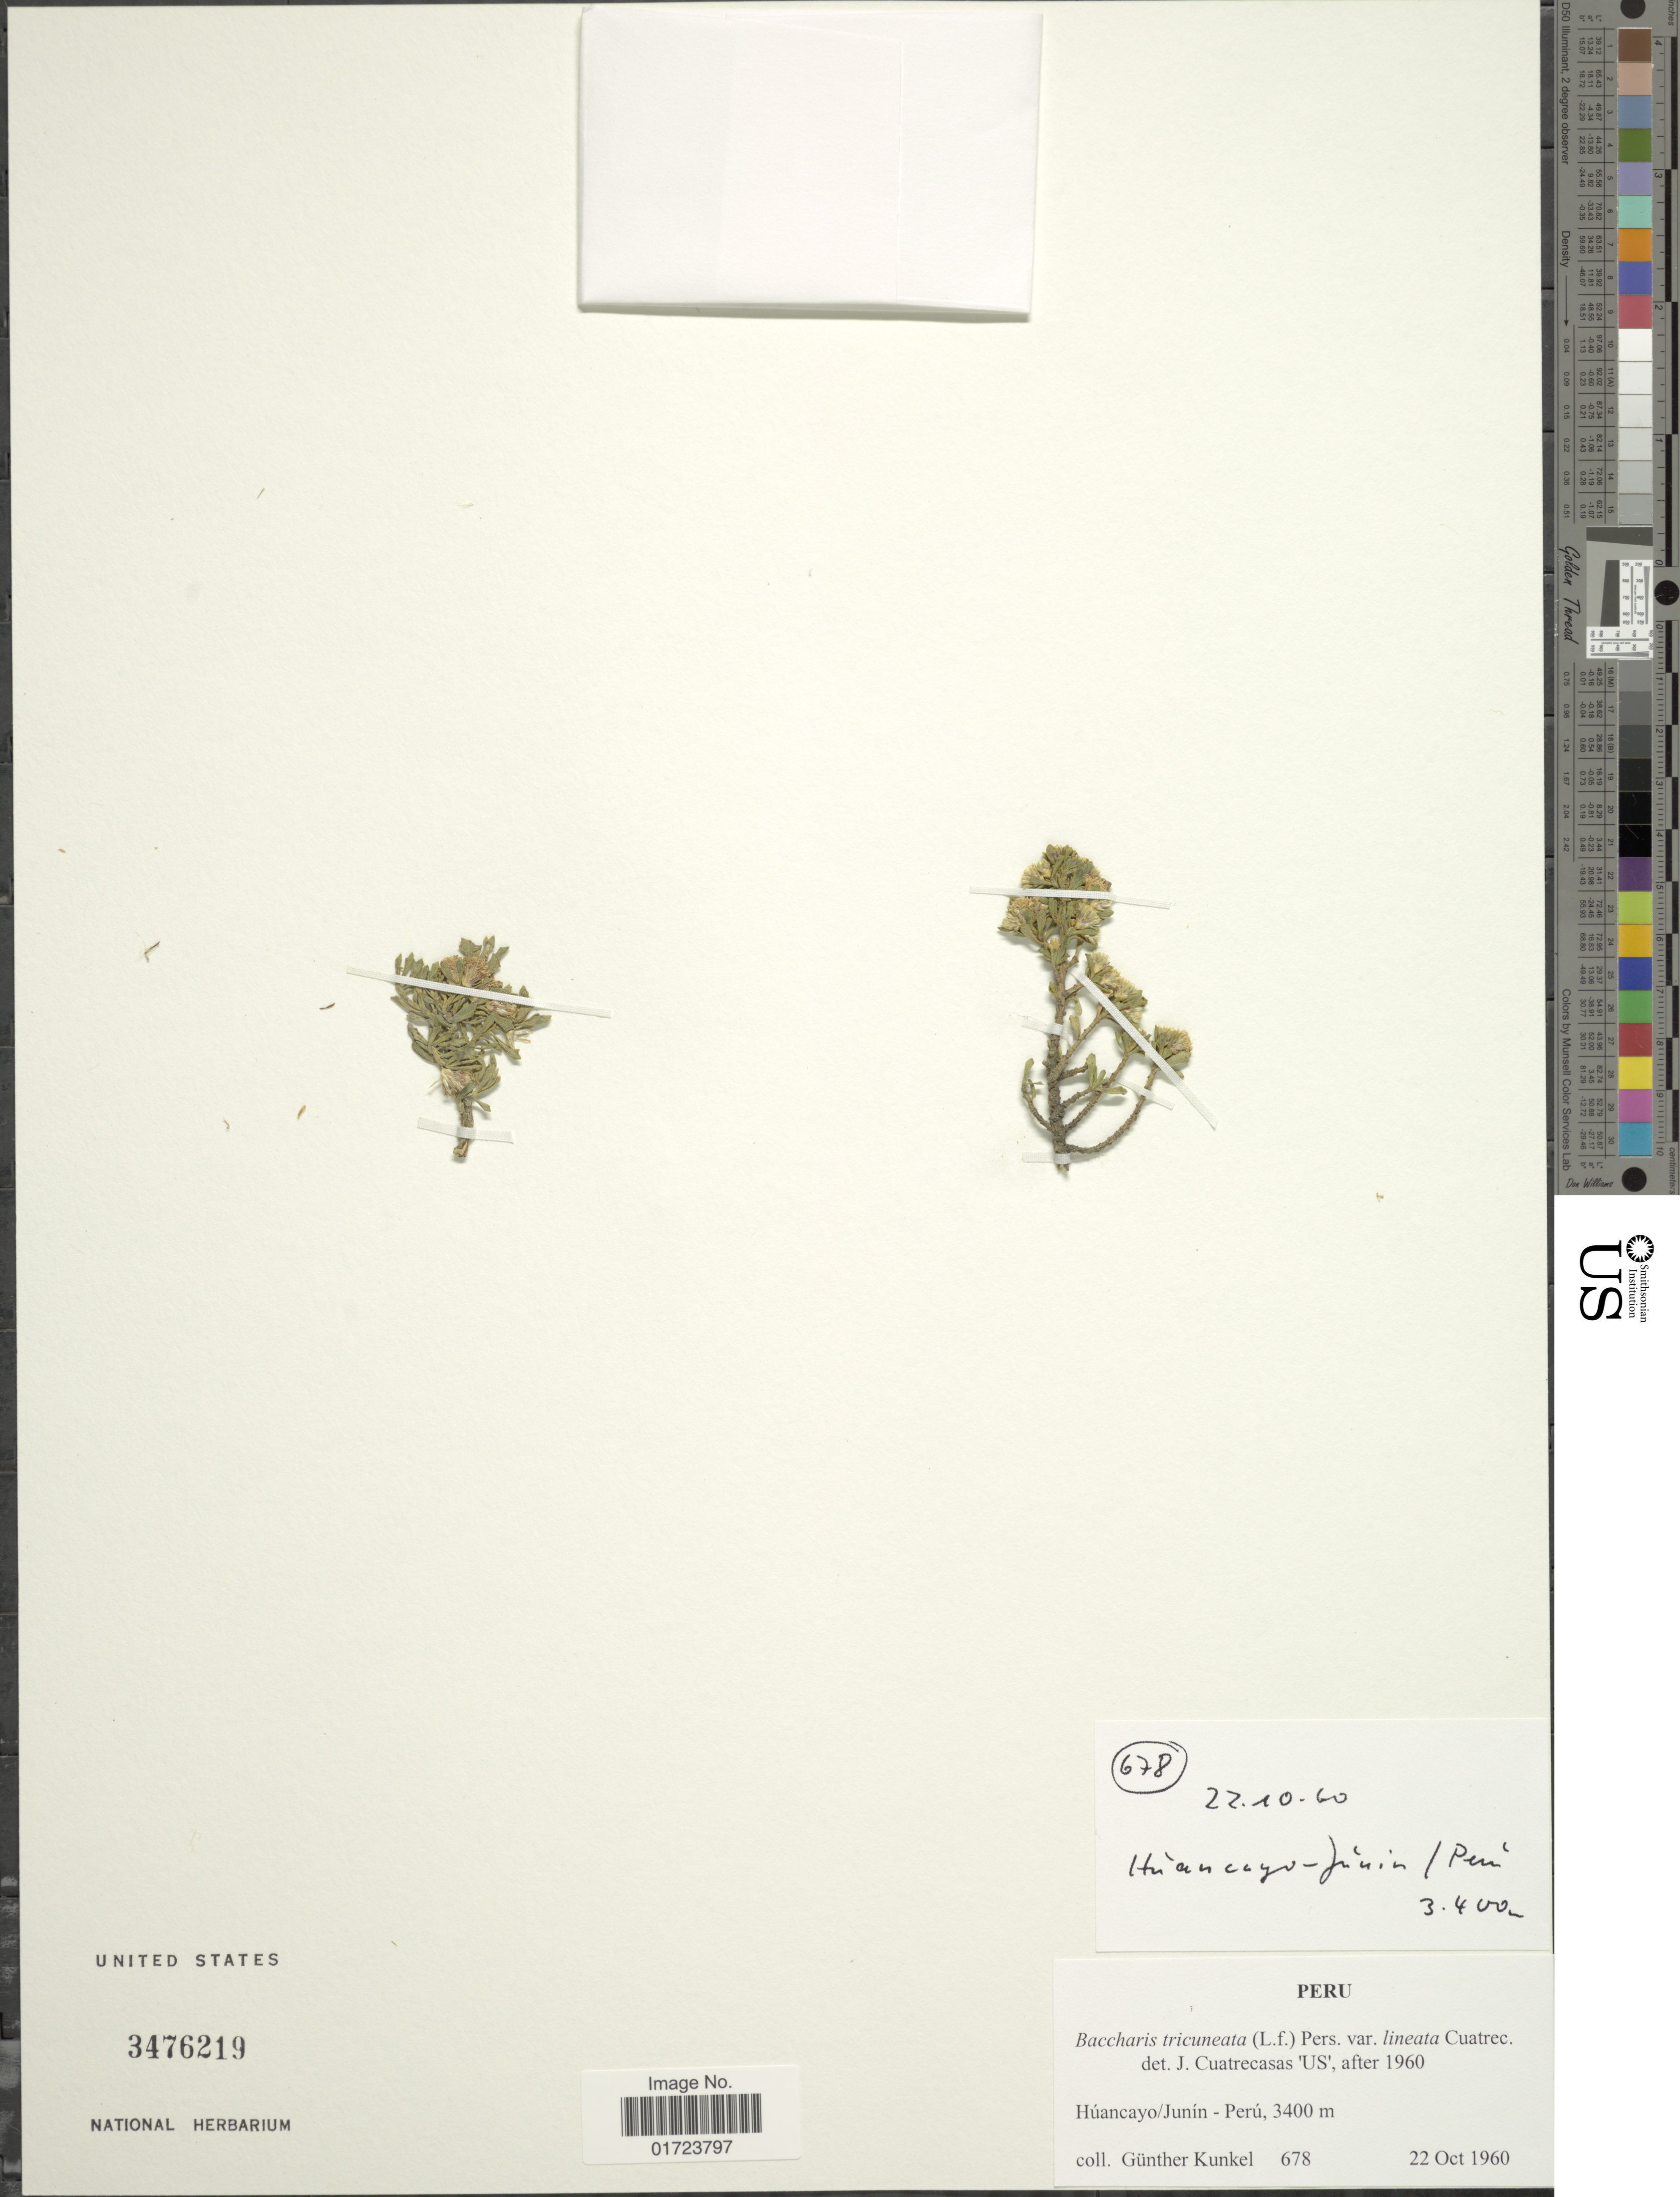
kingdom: Plantae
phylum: Tracheophyta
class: Magnoliopsida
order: Asterales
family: Asteraceae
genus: Baccharis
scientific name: Baccharis tricuneata var. robusta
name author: Cuatrec.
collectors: G. Kunkel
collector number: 678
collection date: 1960-10-22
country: Peru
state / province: Junín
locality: Huancayo/Junin - Peru.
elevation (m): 3400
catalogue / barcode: US 3476219